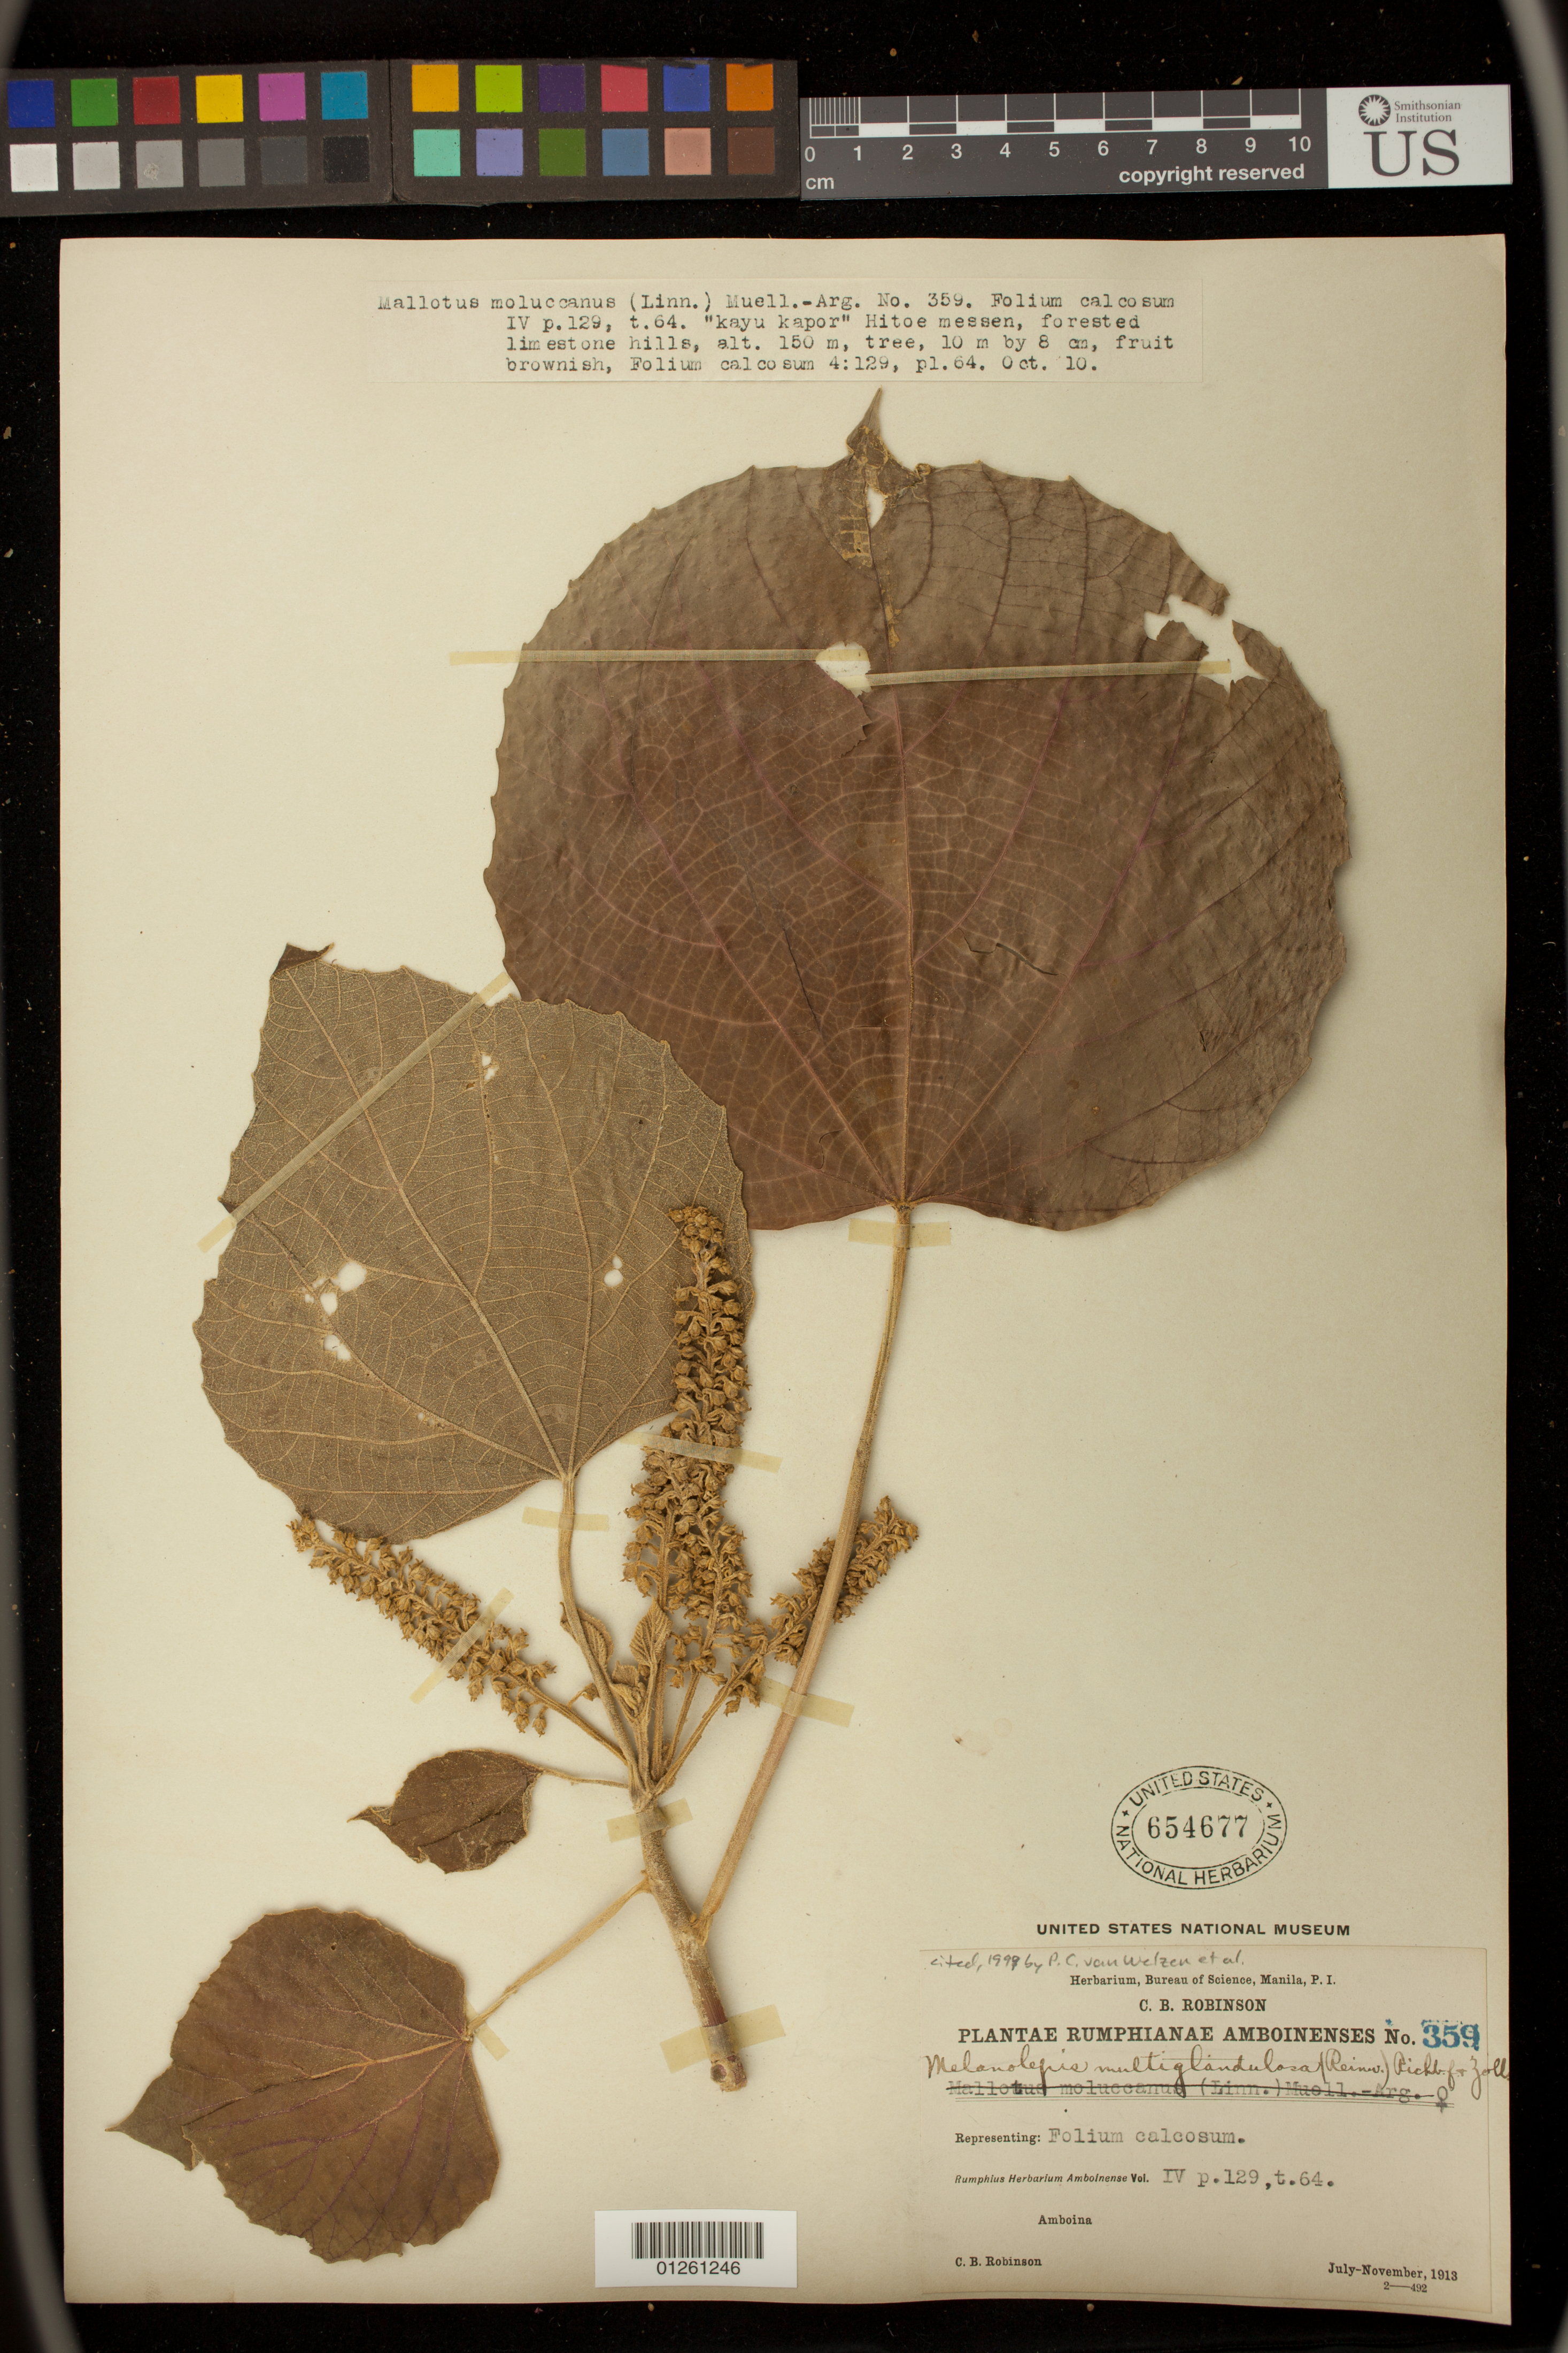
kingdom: Plantae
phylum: Tracheophyta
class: Magnoliopsida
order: Malpighiales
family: Euphorbiaceae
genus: Melanolepis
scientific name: Melanolepis multiglandulosa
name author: (Reinw. ex Blume) Rchb. f. & Zoll.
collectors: C. Robinson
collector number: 359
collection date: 1913-10-10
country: Indonesia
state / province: Maluku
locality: Amboina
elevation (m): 150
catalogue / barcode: US 654677